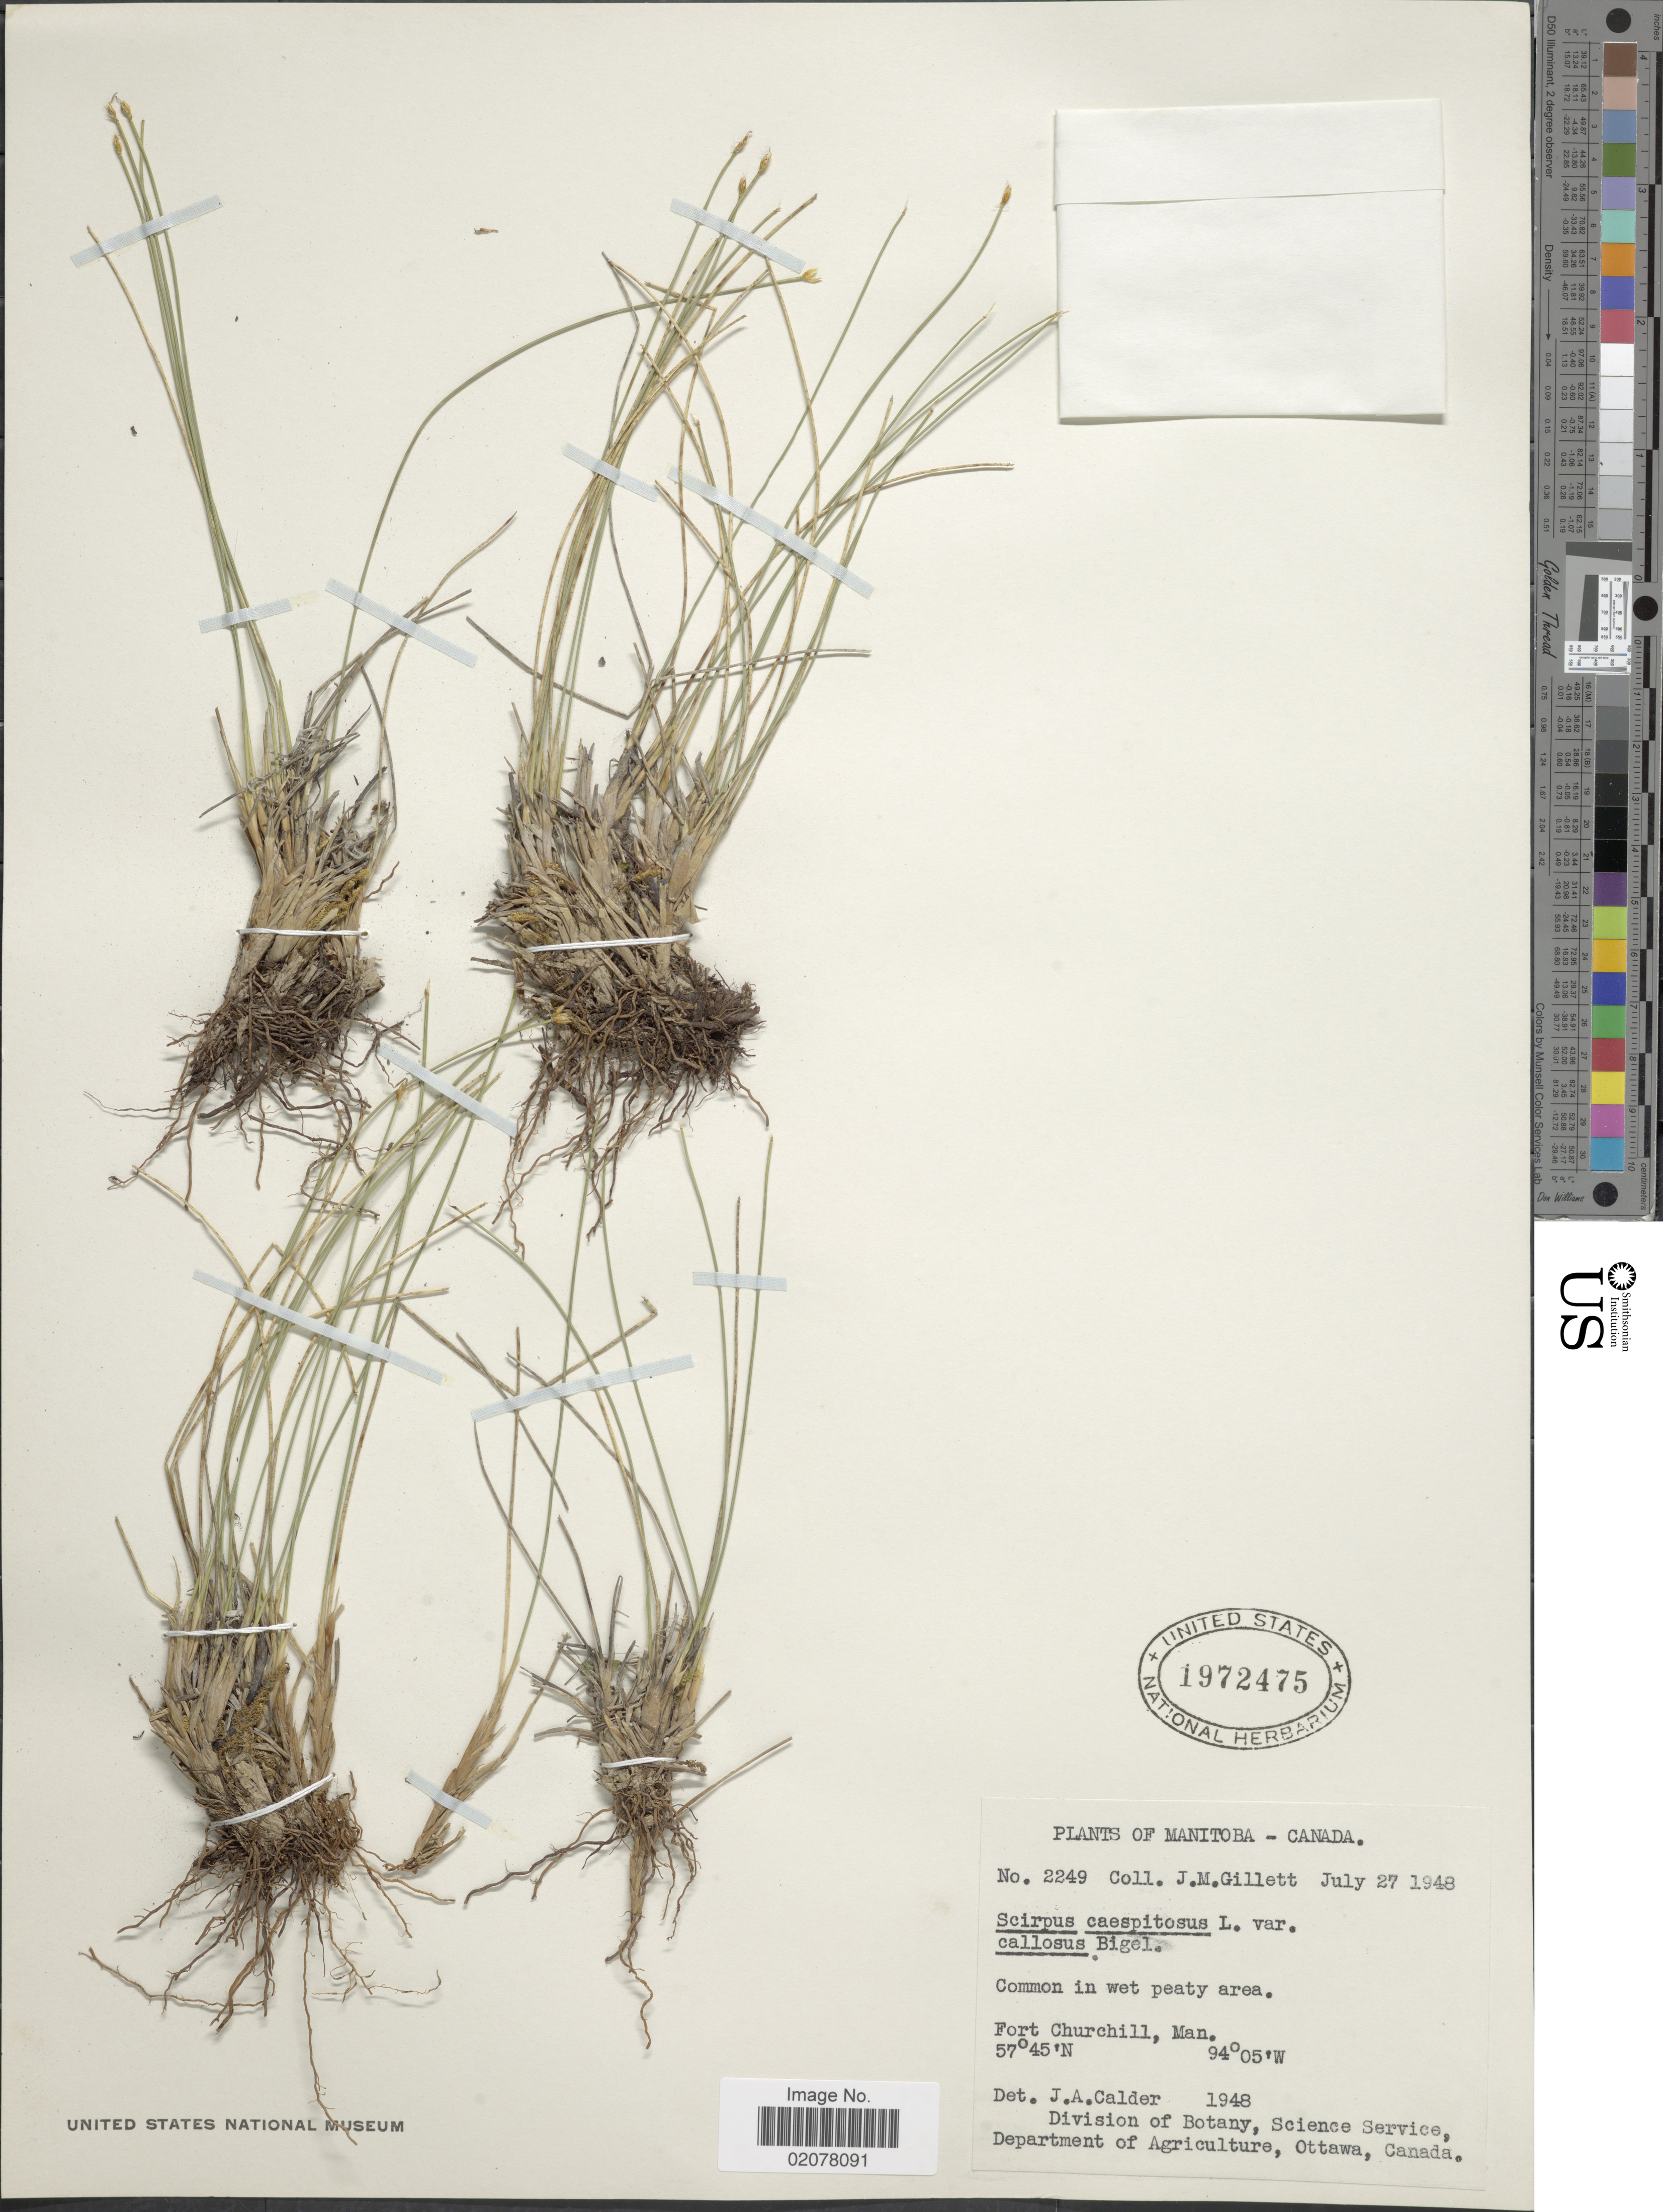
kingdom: Plantae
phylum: Tracheophyta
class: Liliopsida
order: Poales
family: Cyperaceae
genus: Trichophorum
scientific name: Trichophorum cespitosum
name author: (L.) Hartm.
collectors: J. M. Gillett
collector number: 2249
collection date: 1948-07-27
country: Canada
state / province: Manitoba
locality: Fort Churchill, Man.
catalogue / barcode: US 1972475